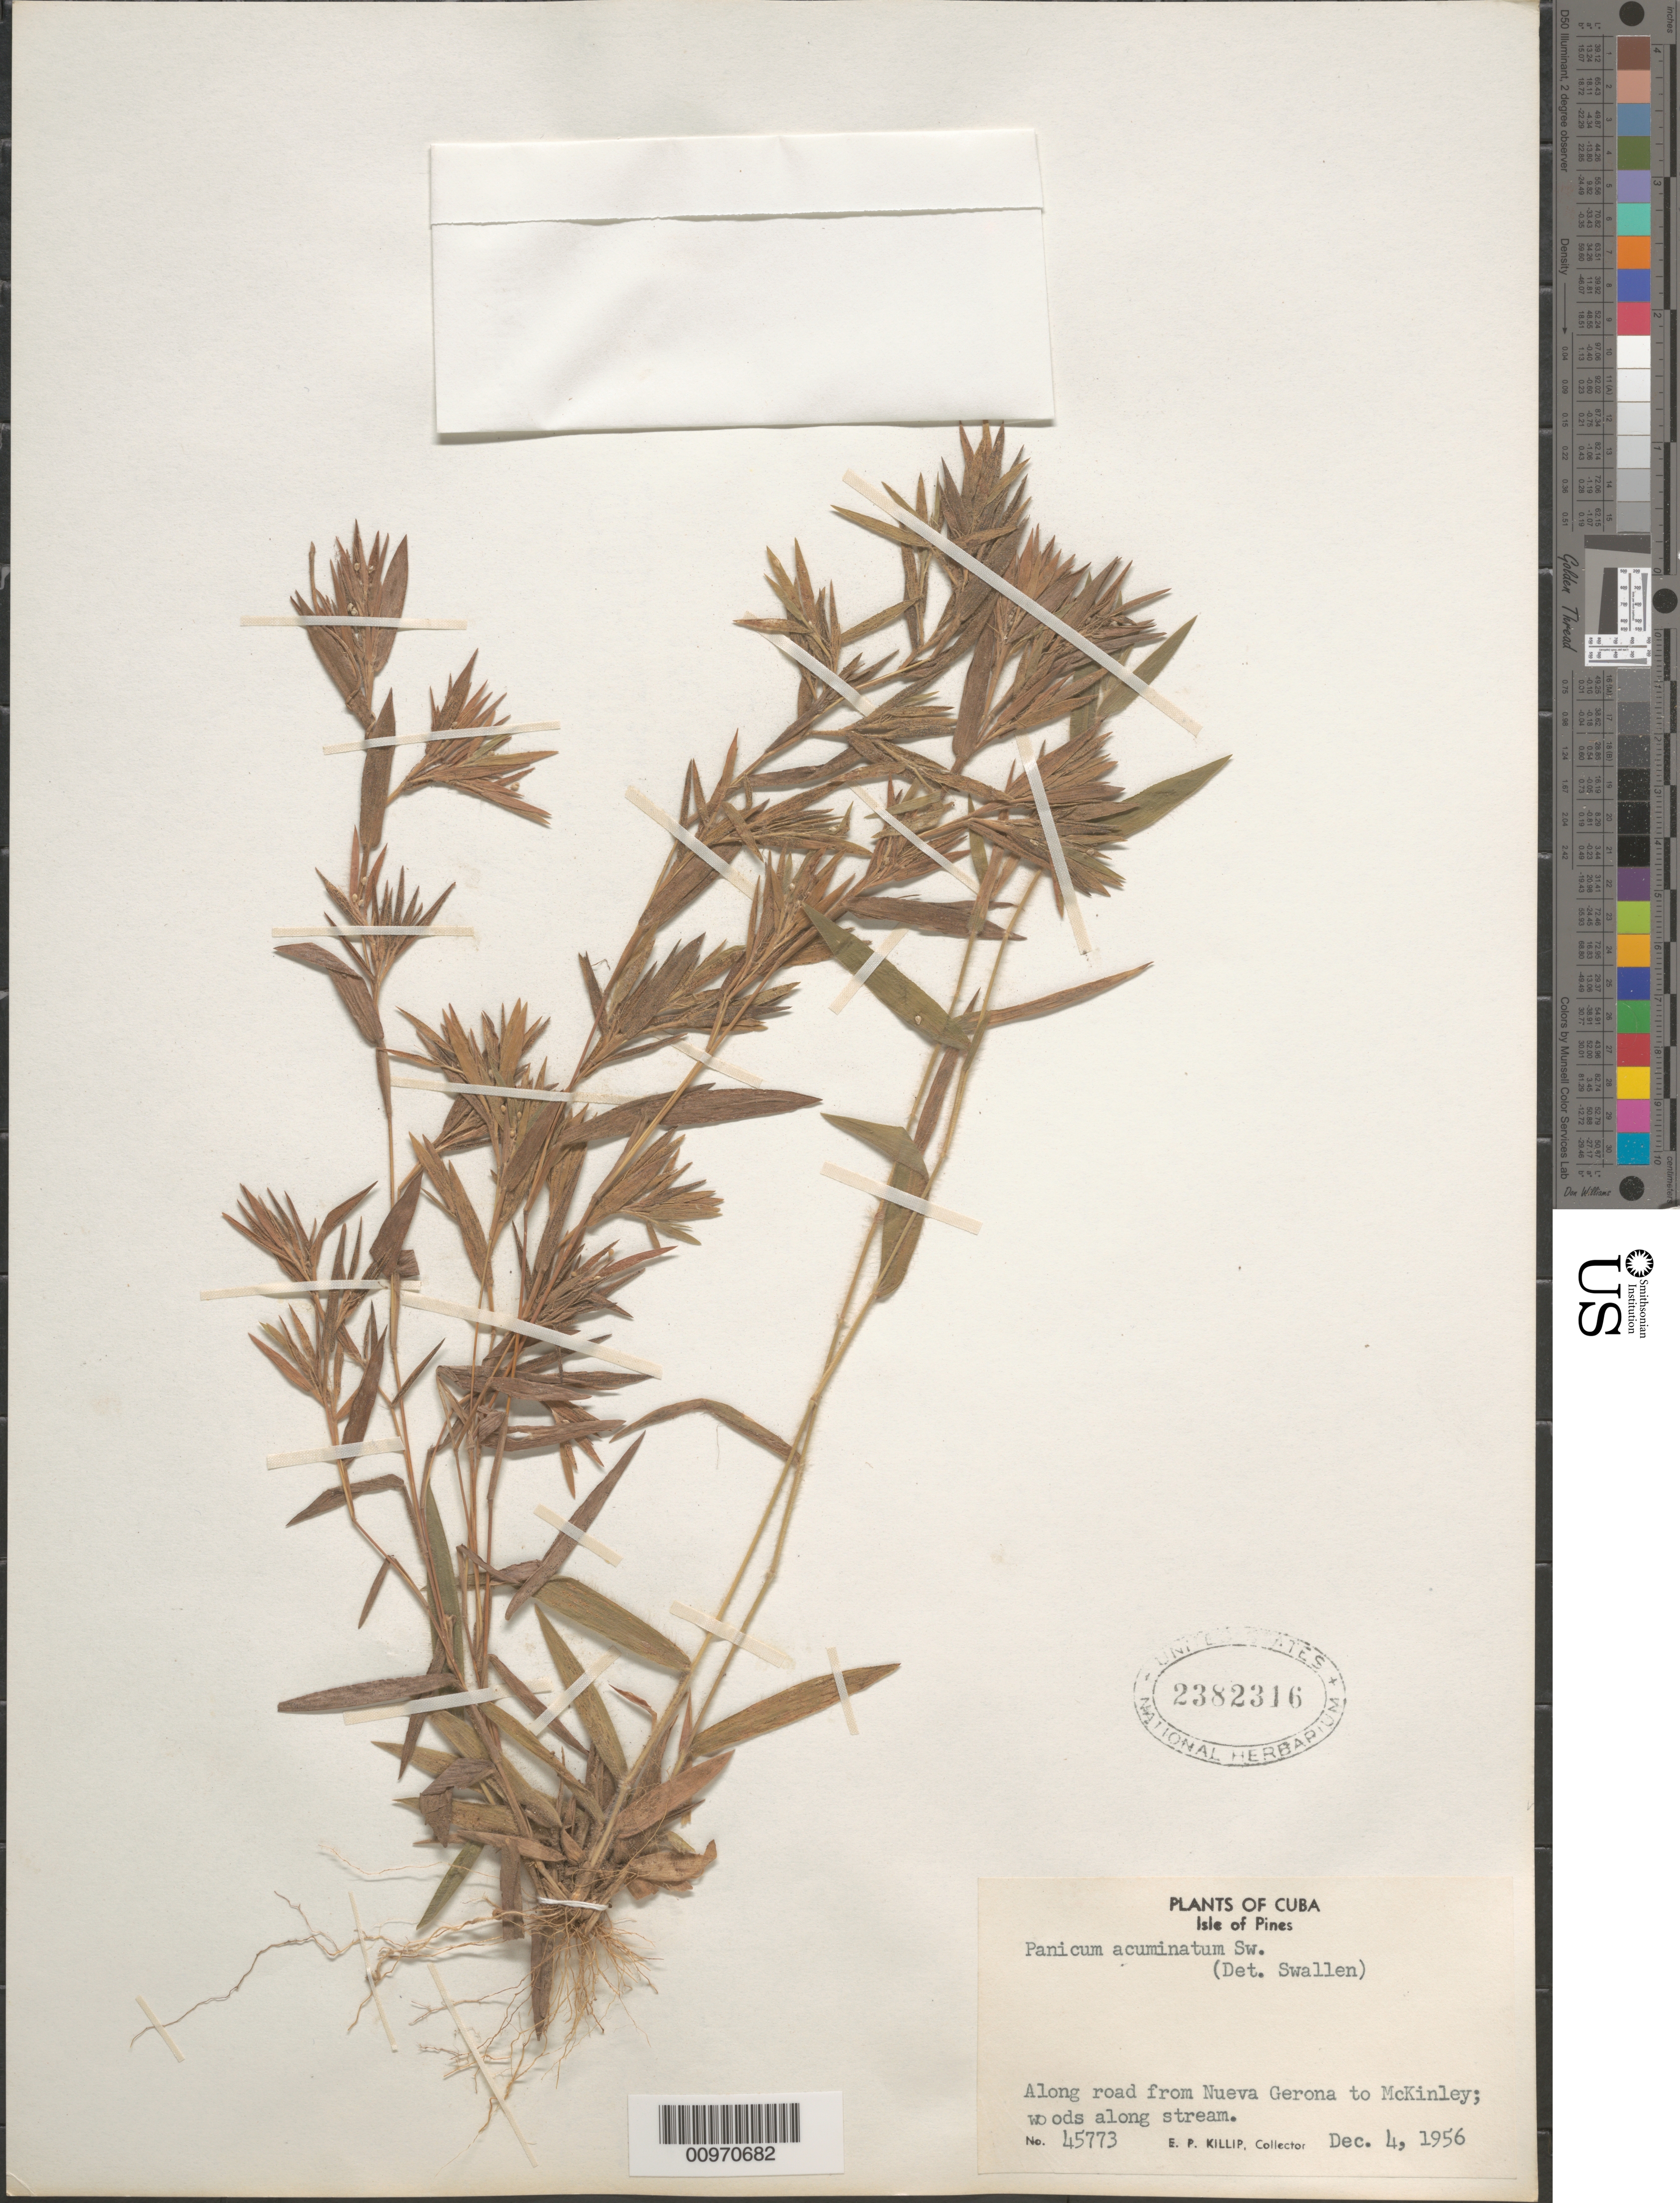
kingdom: Plantae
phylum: Tracheophyta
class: Liliopsida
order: Poales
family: Poaceae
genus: Panicum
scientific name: Panicum acuminatum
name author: Sw.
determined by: Swallen, Jason R.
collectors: E. P. Killip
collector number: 45773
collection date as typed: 04 Dec 1956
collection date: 1956-12-04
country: Cuba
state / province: Isla de la Juventud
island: Isla de la Juventud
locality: [Isle of Pines], Along road from Nueva Gerona to McKinely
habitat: Woods along stream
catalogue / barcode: US 2382316